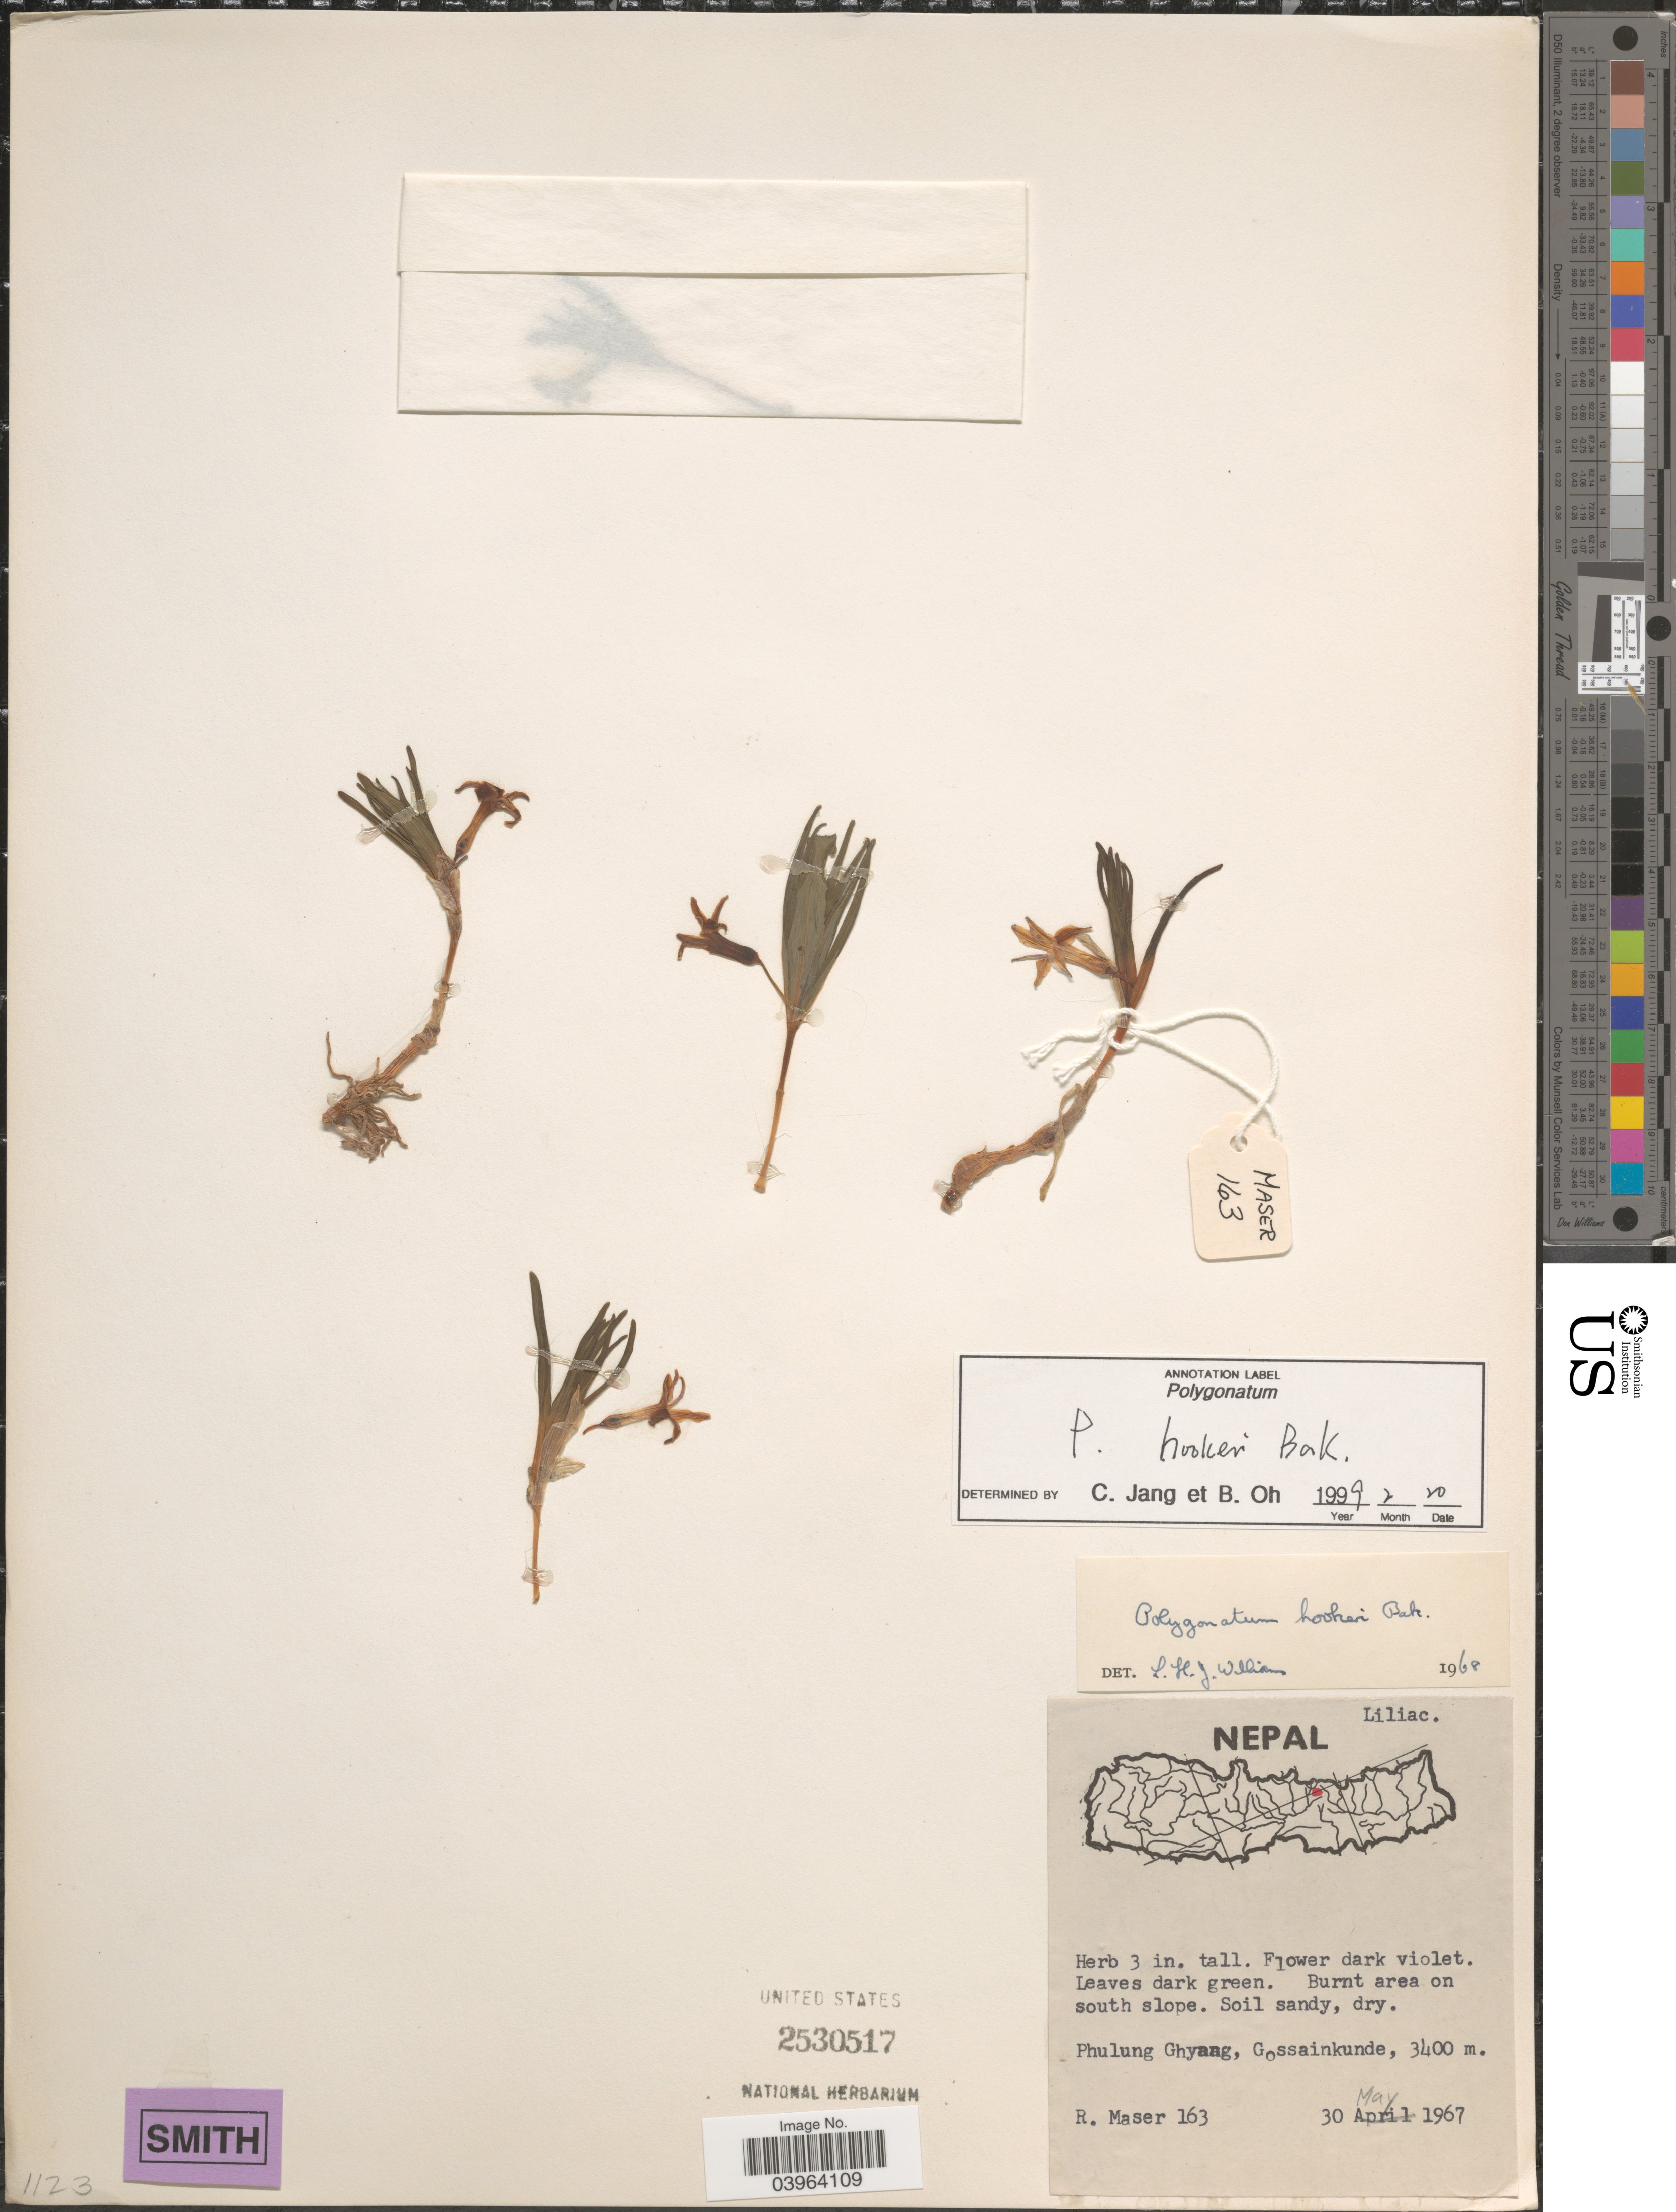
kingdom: Plantae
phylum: Tracheophyta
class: Liliopsida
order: Asparagales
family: Asparagaceae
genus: Polygonatum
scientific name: Polygonatum hookeri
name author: Baker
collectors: R. Maser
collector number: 163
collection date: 1967-05-30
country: Nepal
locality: South slope. Phulung Ghyaag, Gossainkunde.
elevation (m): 3400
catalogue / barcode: US 2530517